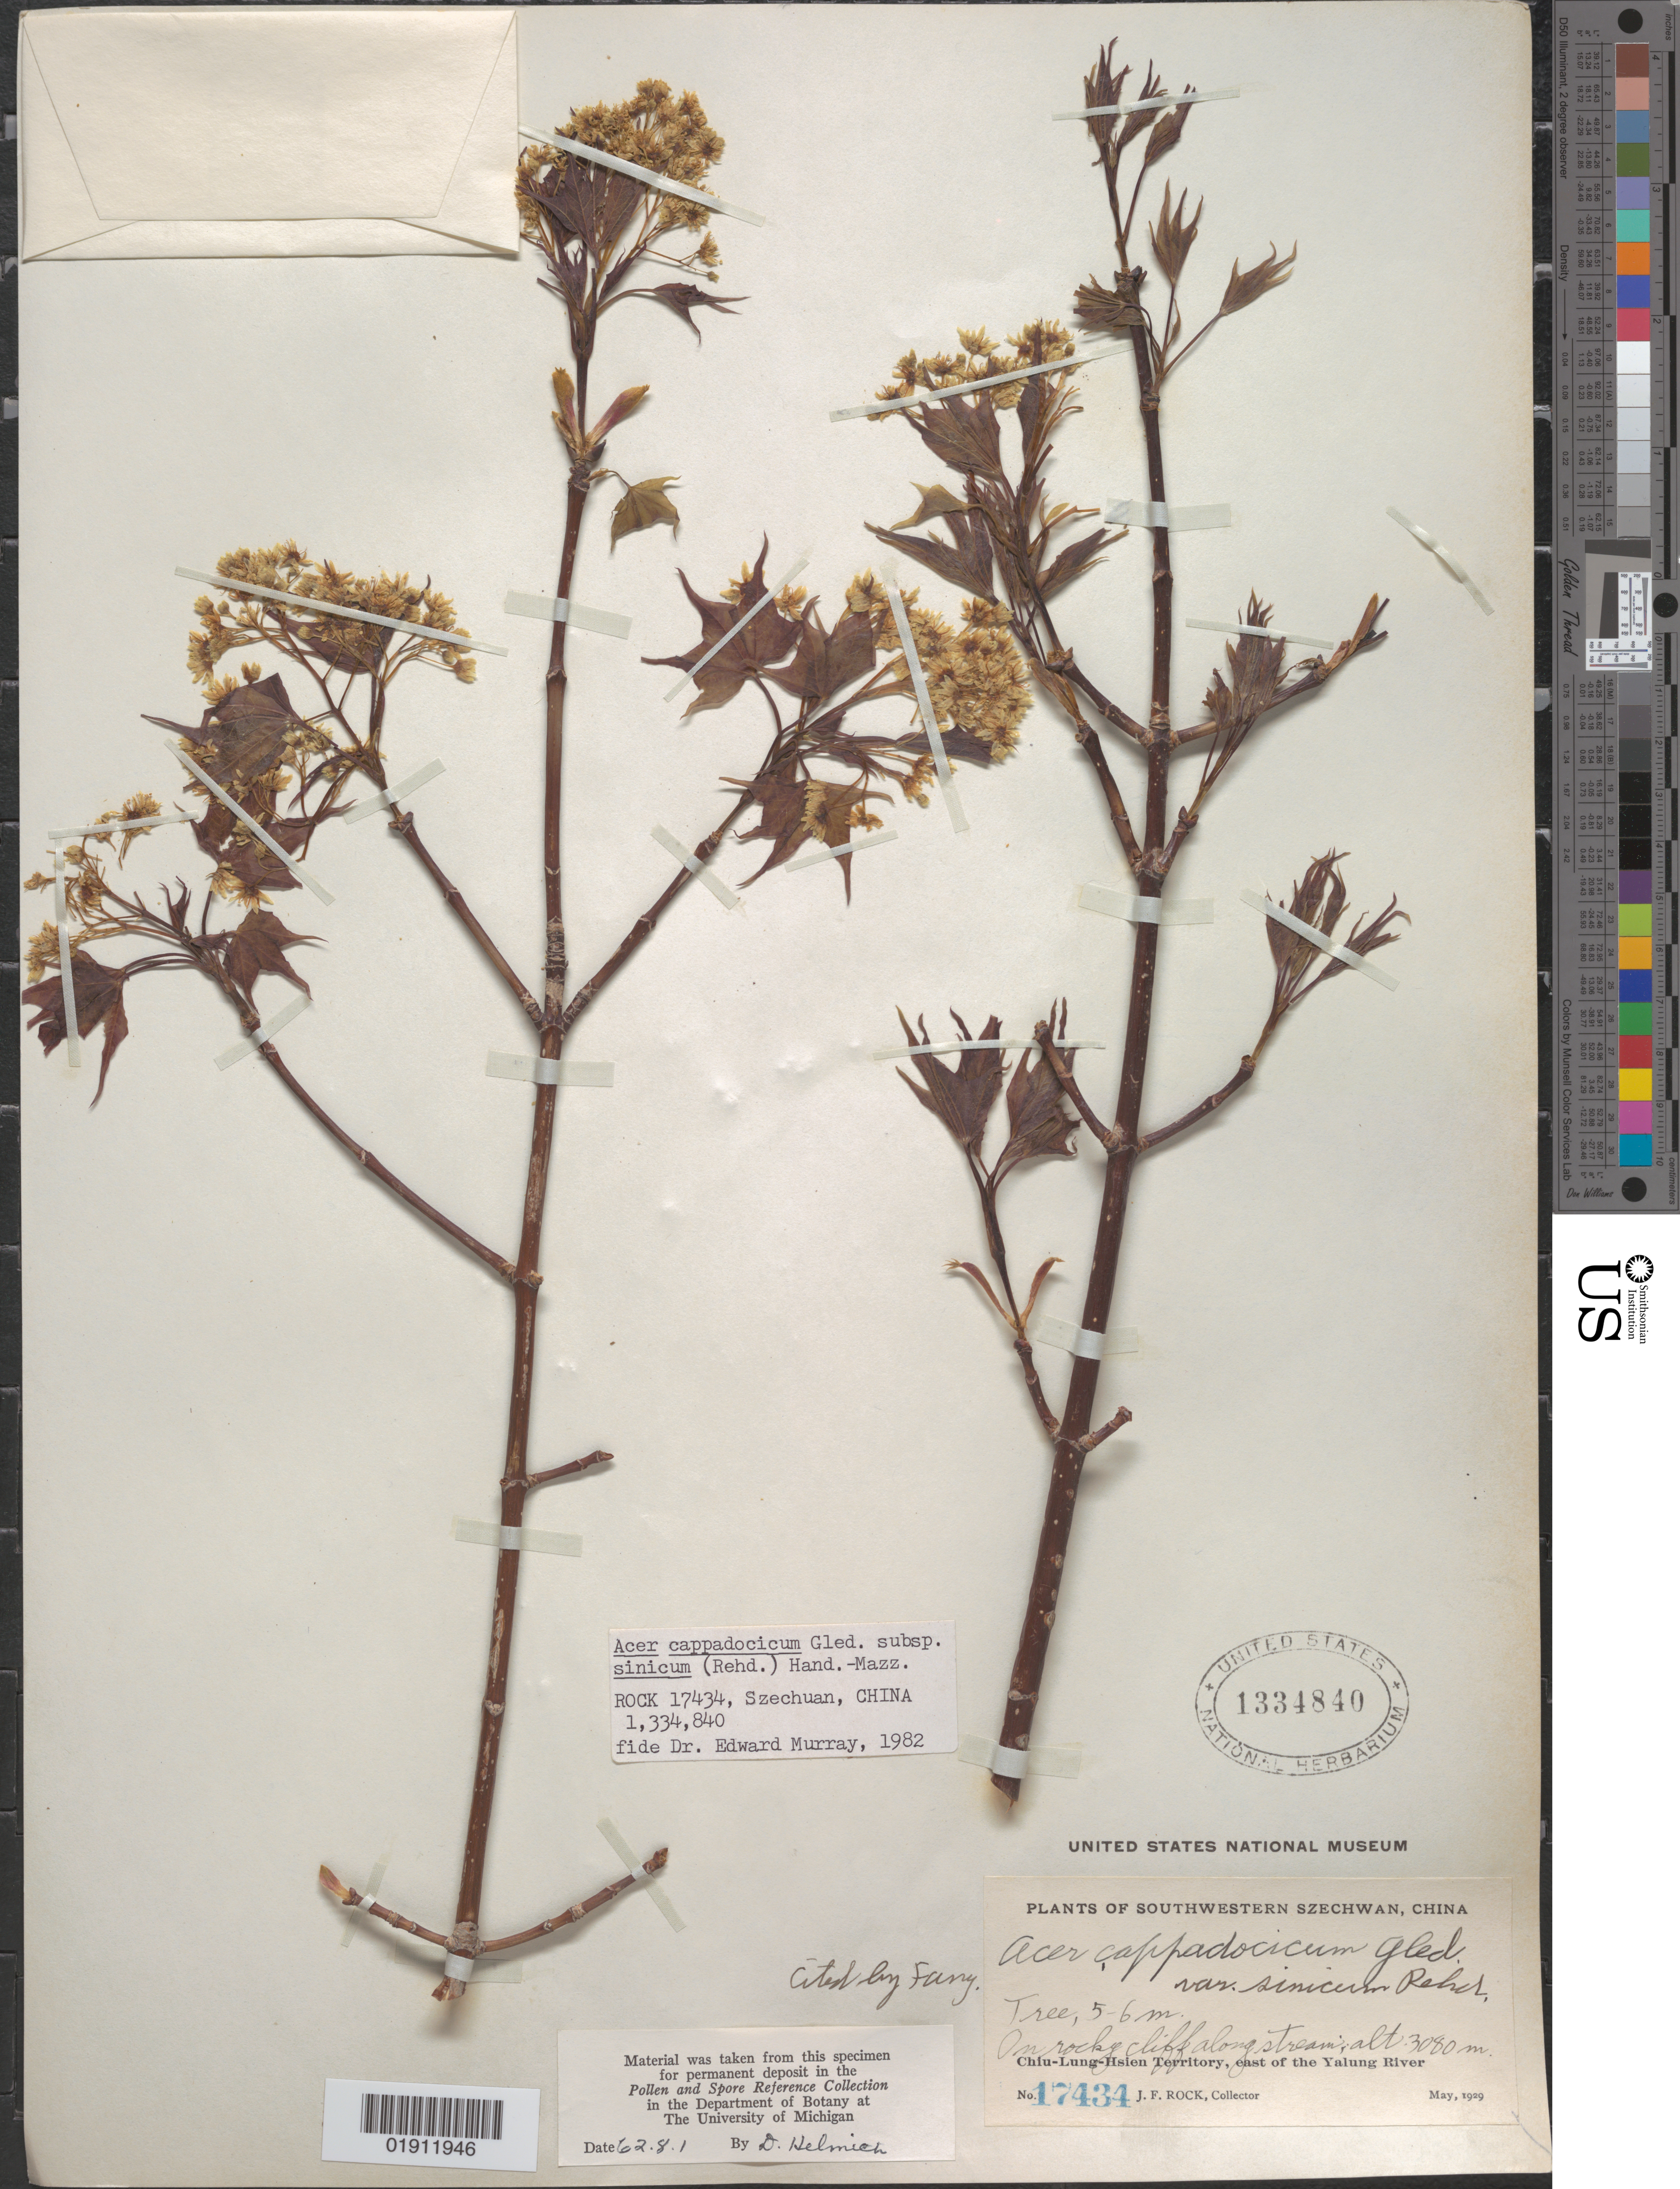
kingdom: Plantae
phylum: Tracheophyta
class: Magnoliopsida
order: Sapindales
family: Sapindaceae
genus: Acer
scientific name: Acer cappadocicum subsp. sinicum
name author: (Rehder) Hand.-Mazz.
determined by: Murray, Edward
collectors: J. F. Rock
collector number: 17434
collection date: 1929-05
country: China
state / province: Sichuan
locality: Western Szechuan [Sichuan], Chiu-Lung-Hsien Territory, east of the Yalung River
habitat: On rock cliff along stream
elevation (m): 3080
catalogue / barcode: US 1334840